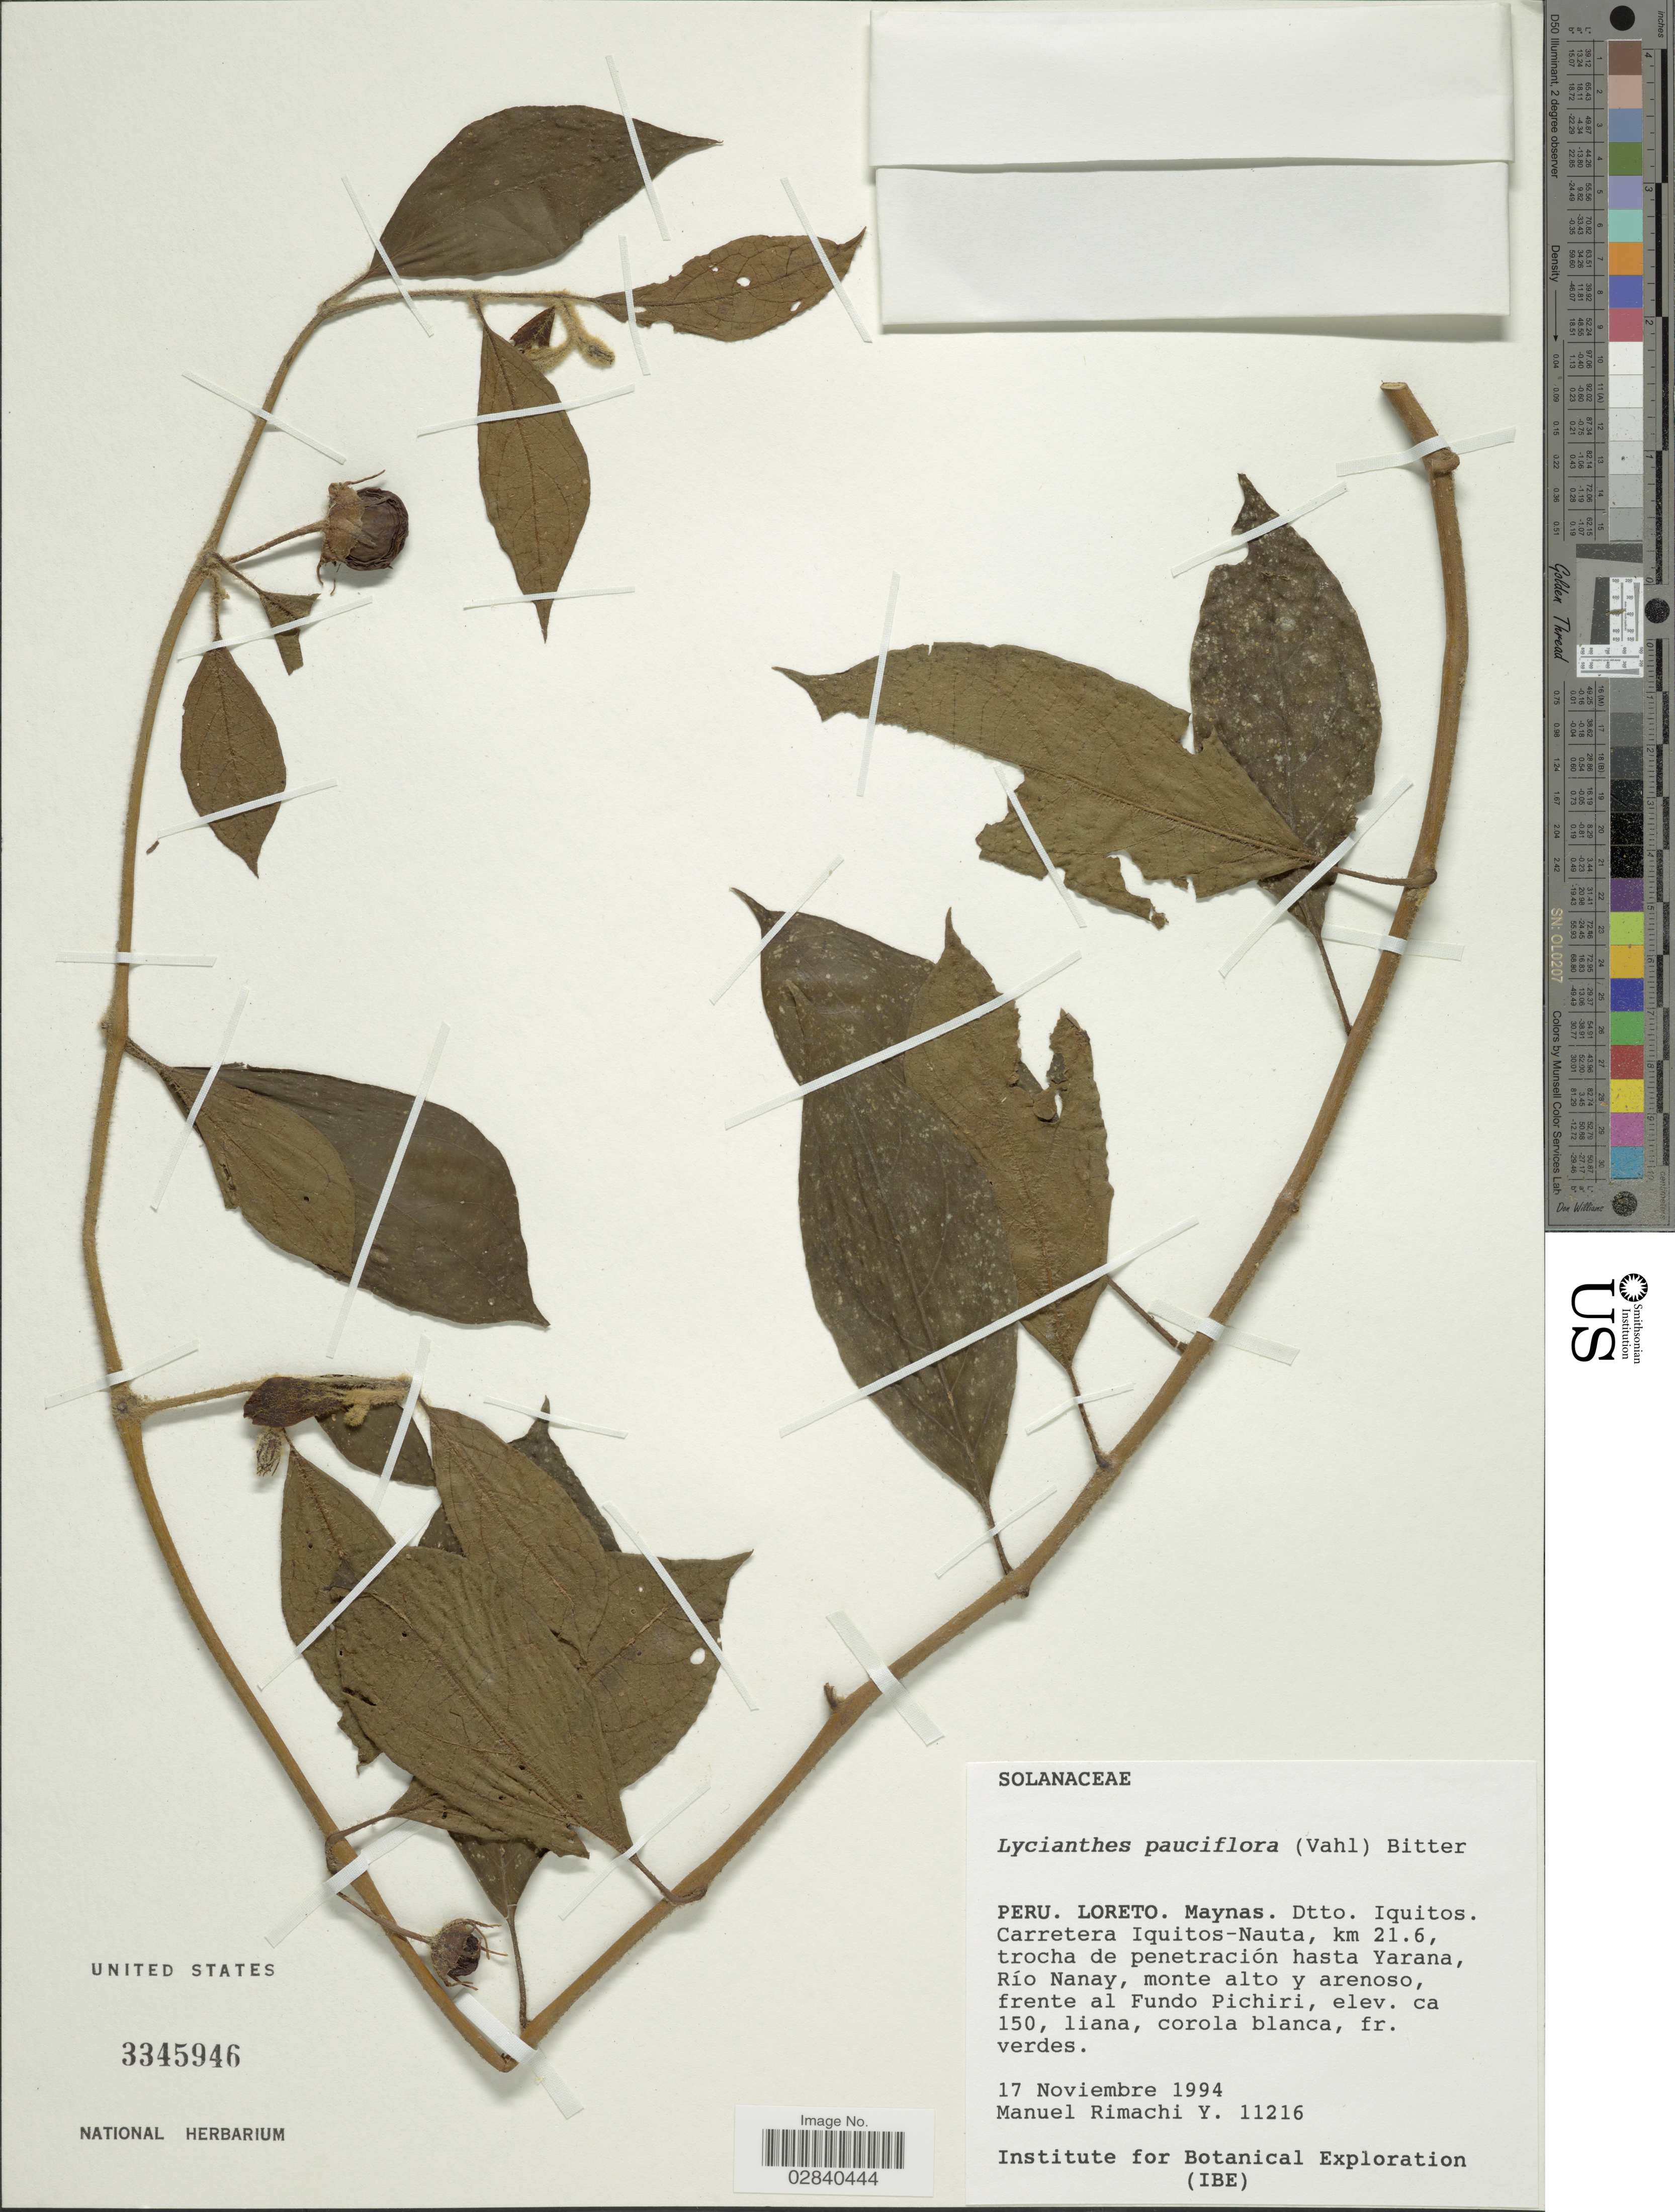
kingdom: Plantae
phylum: Tracheophyta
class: Magnoliopsida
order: Solanales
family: Solanaceae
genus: Lycianthes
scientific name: Lycianthes pauciflora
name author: (Vahl) Bitter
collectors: M. Rimachi Y.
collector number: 11216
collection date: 1994-11-17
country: Peru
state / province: Loreto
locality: Maynas, Dtto. Iquitos, Carretera Iquitos-Nauta, km 21.6, trocha de penetración hasta Yarana, Río Nanay, monte alto y arenoso, frente al Fundo Pichiri.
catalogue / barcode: US 3345946